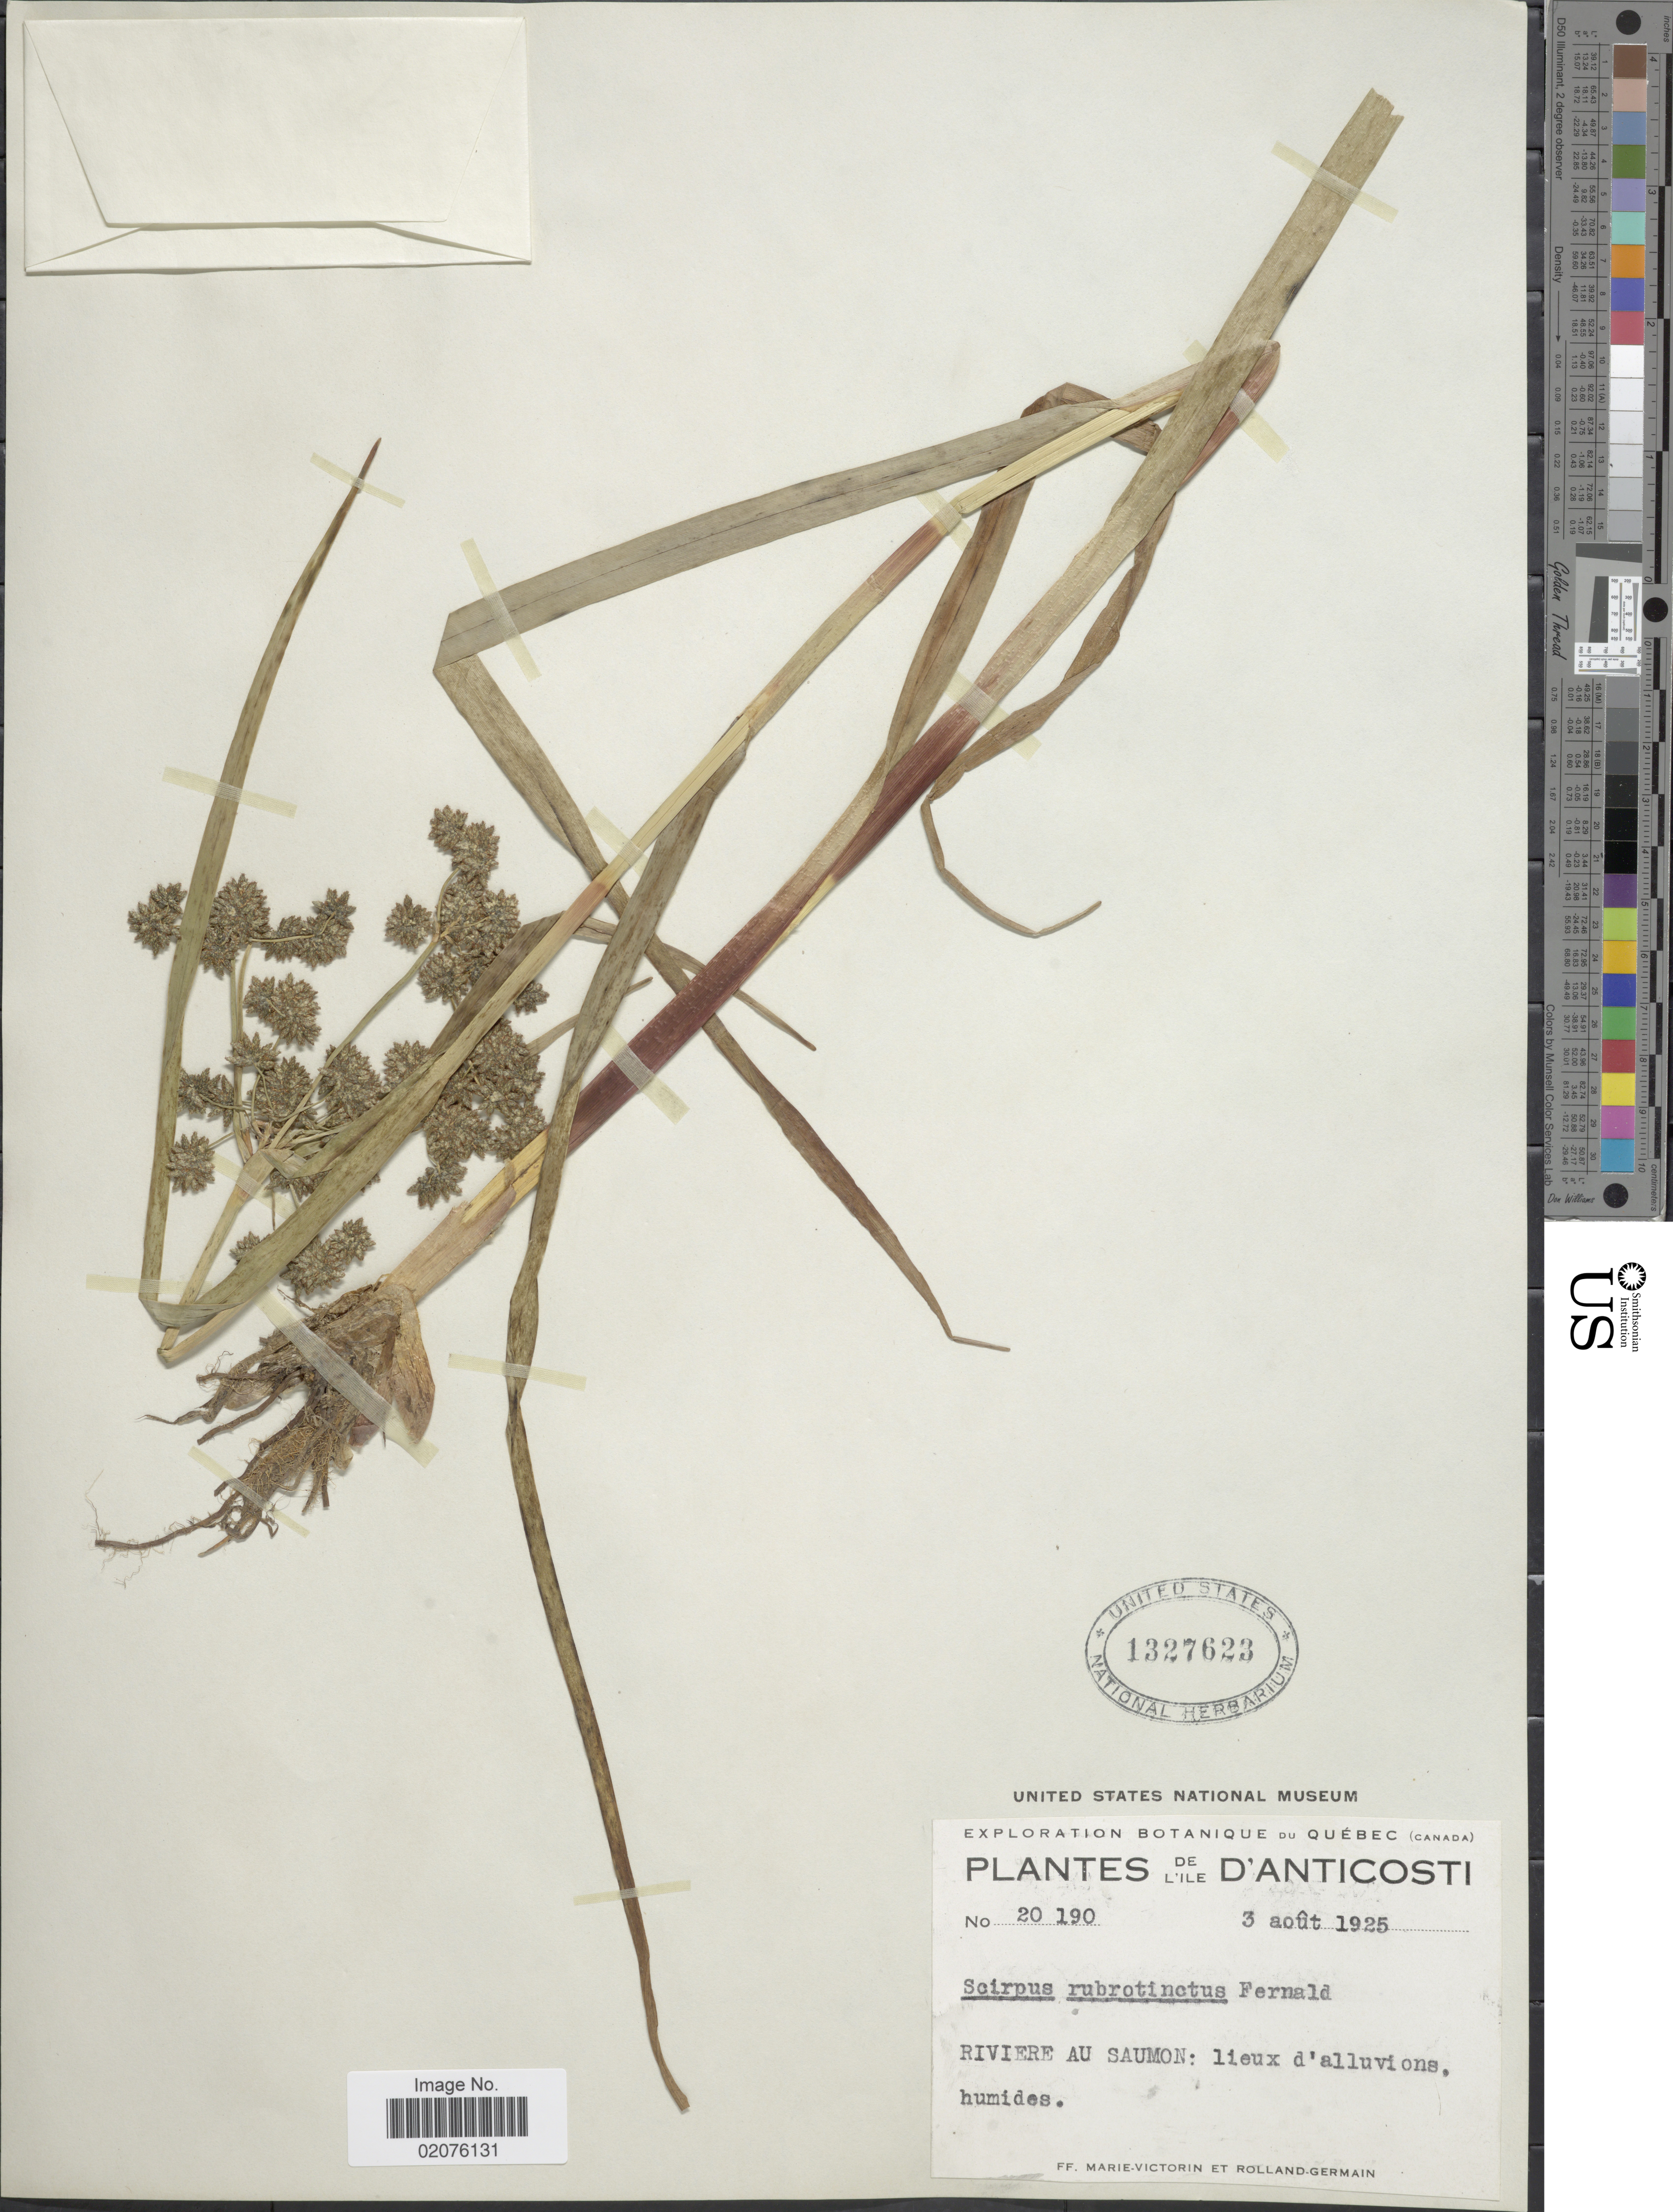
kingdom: Plantae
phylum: Tracheophyta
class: Liliopsida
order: Poales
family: Cyperaceae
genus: Scirpus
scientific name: Scirpus microcarpus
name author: J. Presl & C. Presl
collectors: F. Marie-Victorin & Rolland-Germain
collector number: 20190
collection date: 1925-08-03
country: Canada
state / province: Quebec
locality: De l'ile Riviere au Saumon: lieux d'alluvions humides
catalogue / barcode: US 1327623